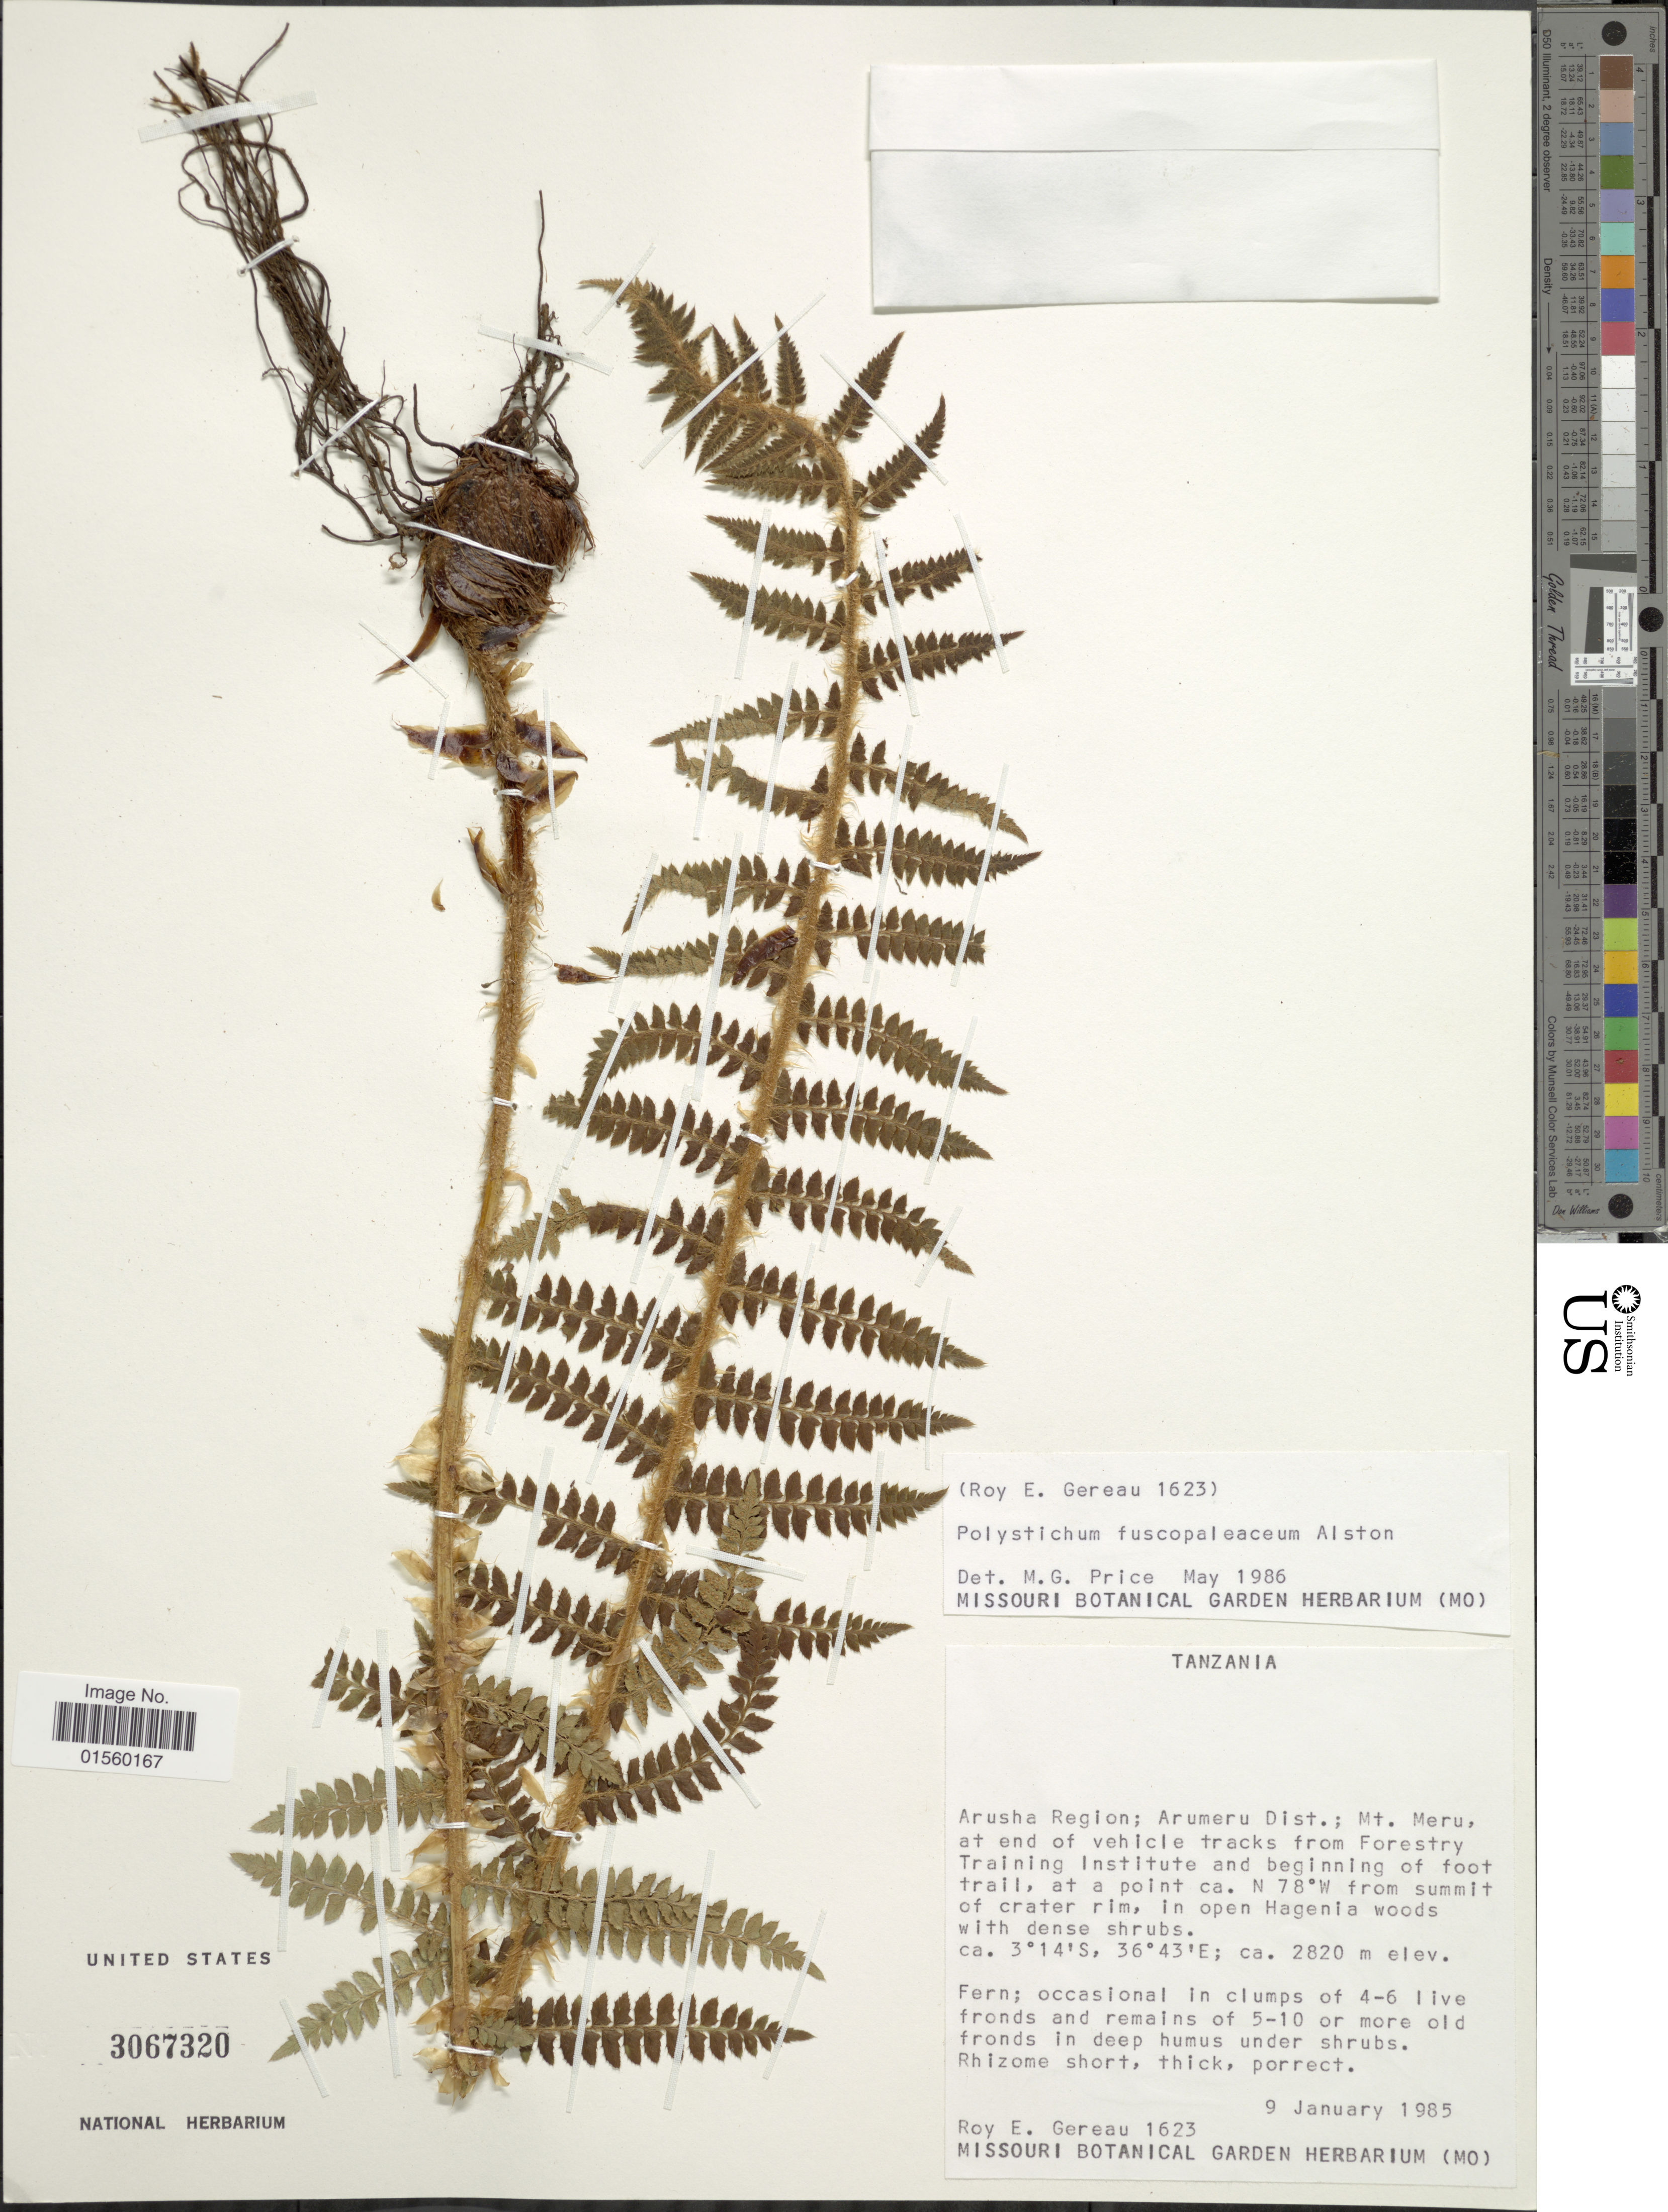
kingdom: Plantae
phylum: Tracheophyta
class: Polypodiopsida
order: Polypodiales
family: Dryopteridaceae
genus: Polystichum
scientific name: Polystichum fuscopaleaceum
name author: Alston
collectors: R. E. Gereau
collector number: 1623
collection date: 1985-01-09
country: Tanzania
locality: Arusha Region; Arumeru Distr.; Mt. Meru, at the end of vehicle tracks from Forestery. Training Institute and beginning of foot trail, at the point ca. N 78° W from summit of crater rim, in open Hagenia woods with dense shrubs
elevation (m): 2820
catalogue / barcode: US 3067320